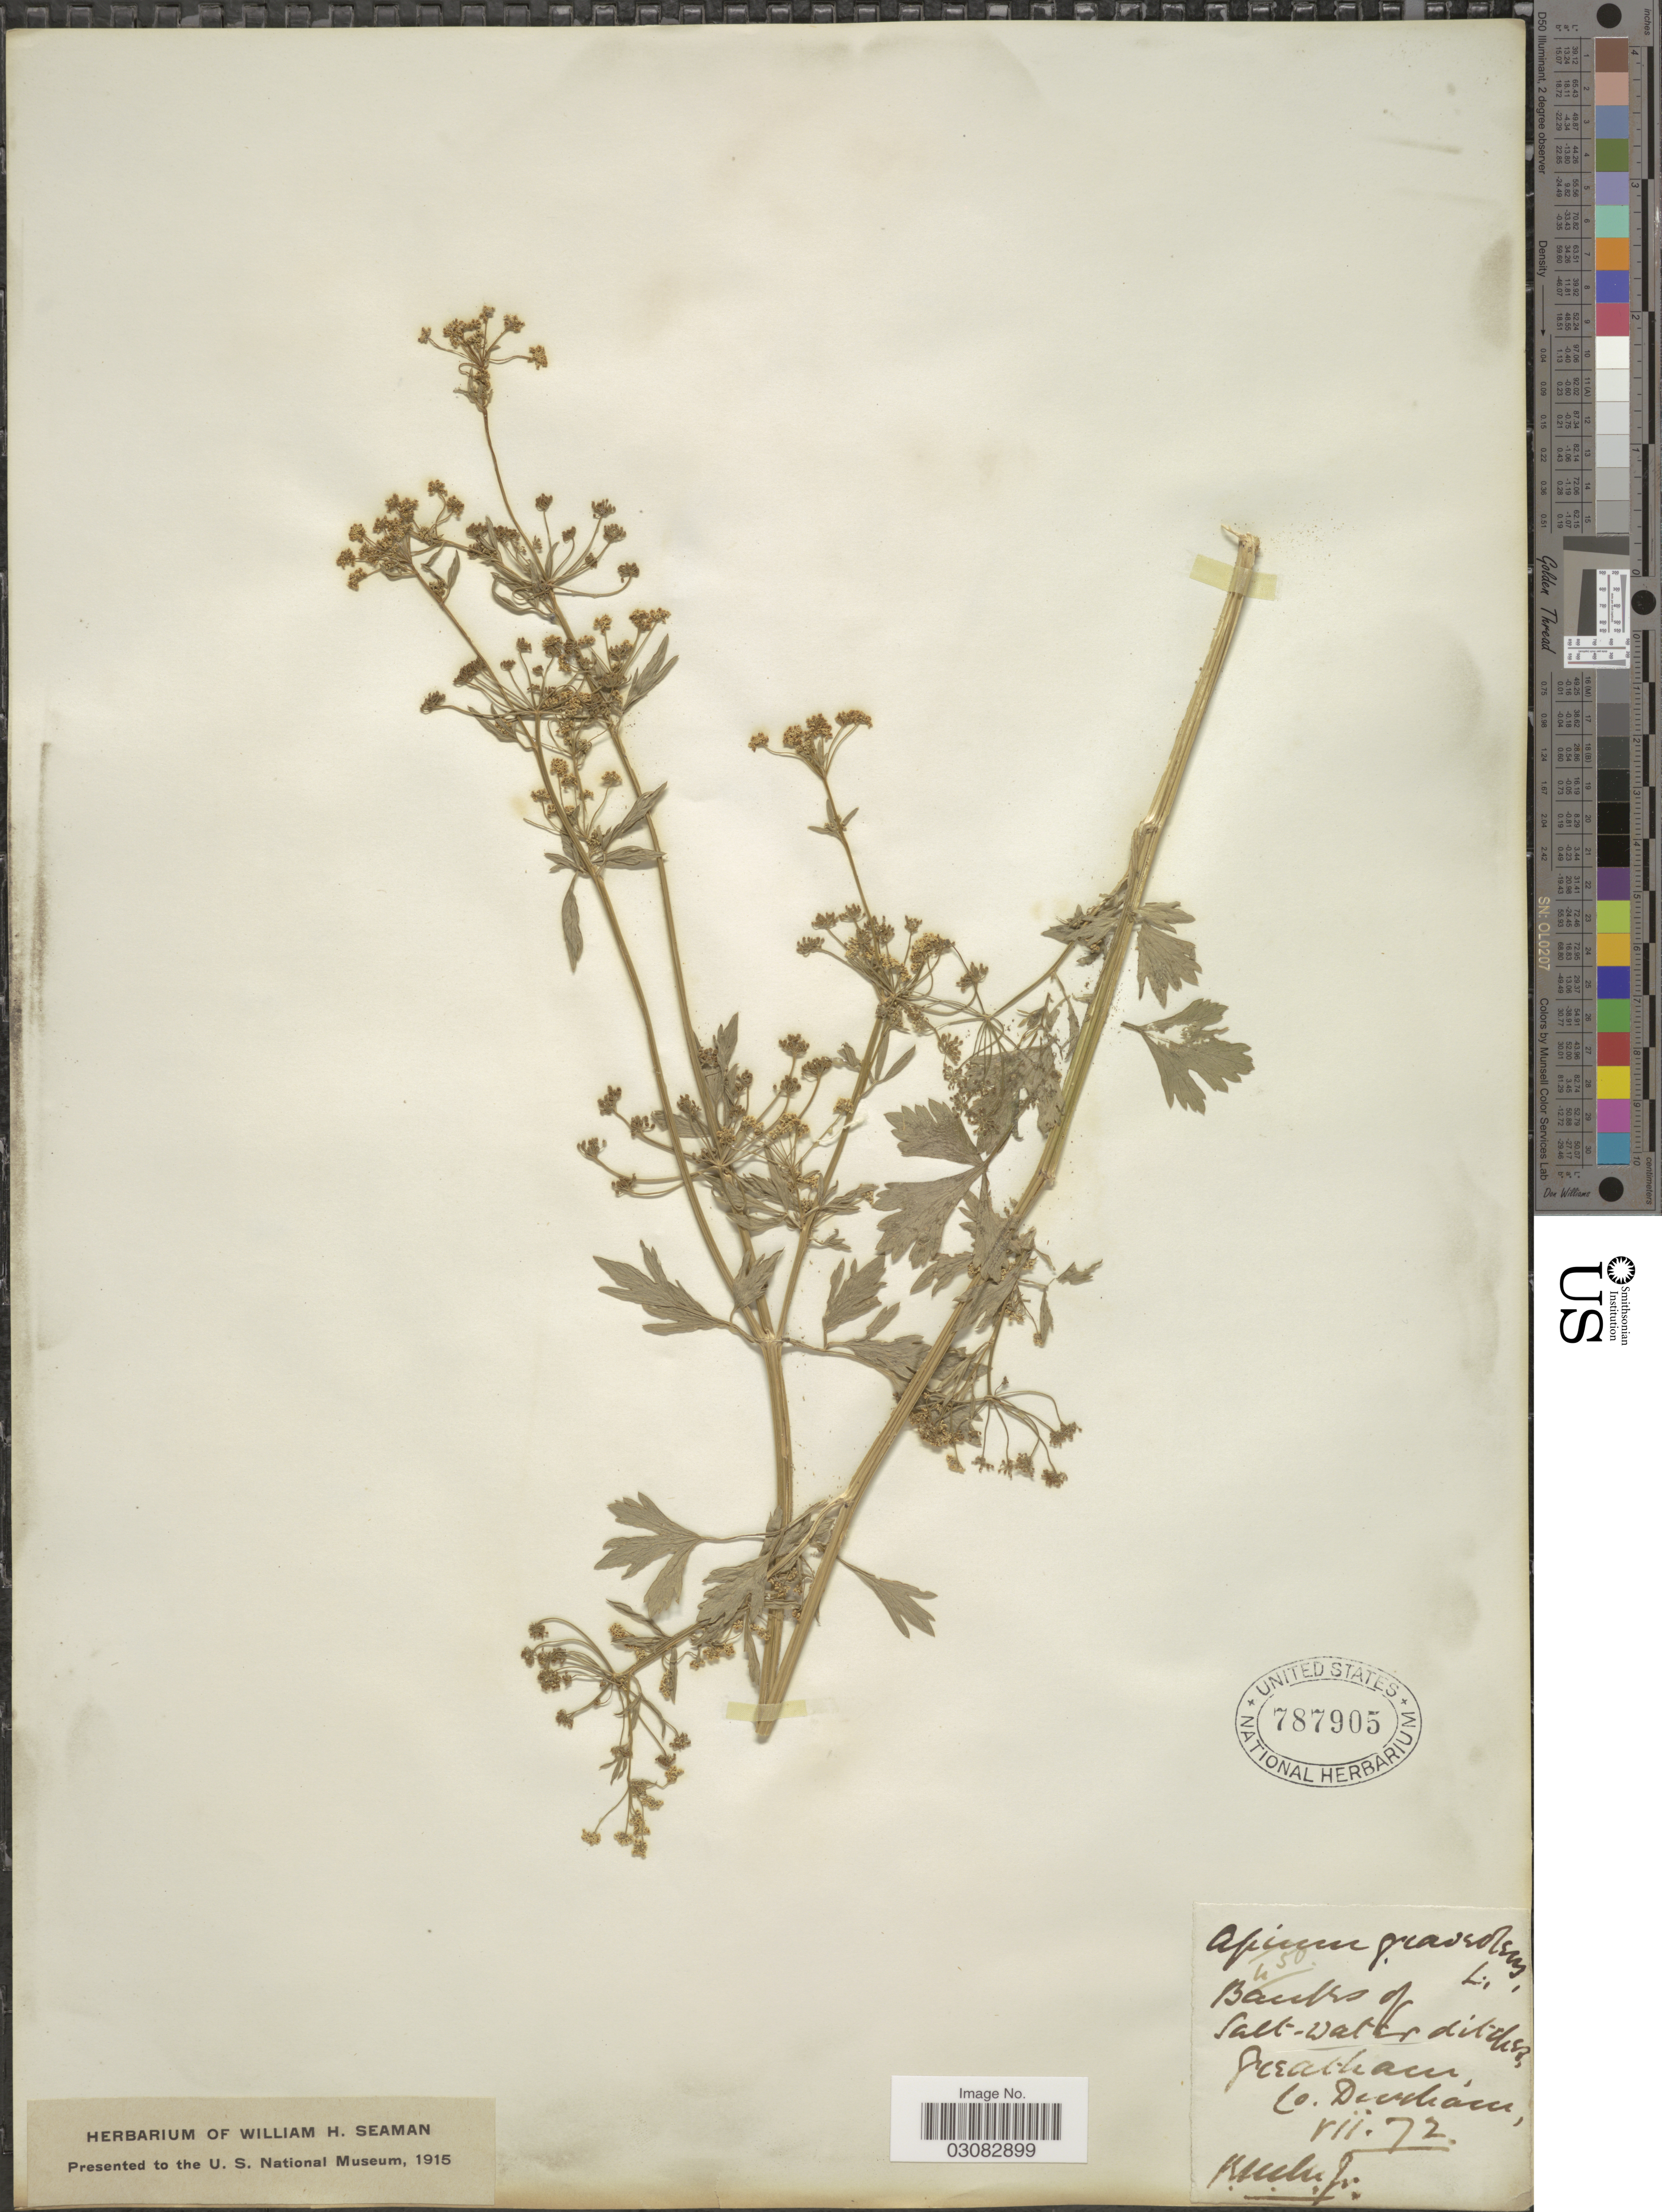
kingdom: Plantae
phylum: Tracheophyta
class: Magnoliopsida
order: Apiales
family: Apiaceae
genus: Apium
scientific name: Apium graveolens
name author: L.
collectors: B.M.M. Jr.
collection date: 1872-07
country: United Kingdom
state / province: England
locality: Banks of salt-water ditches. Greatham, Co. Durham.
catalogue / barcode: US 787905